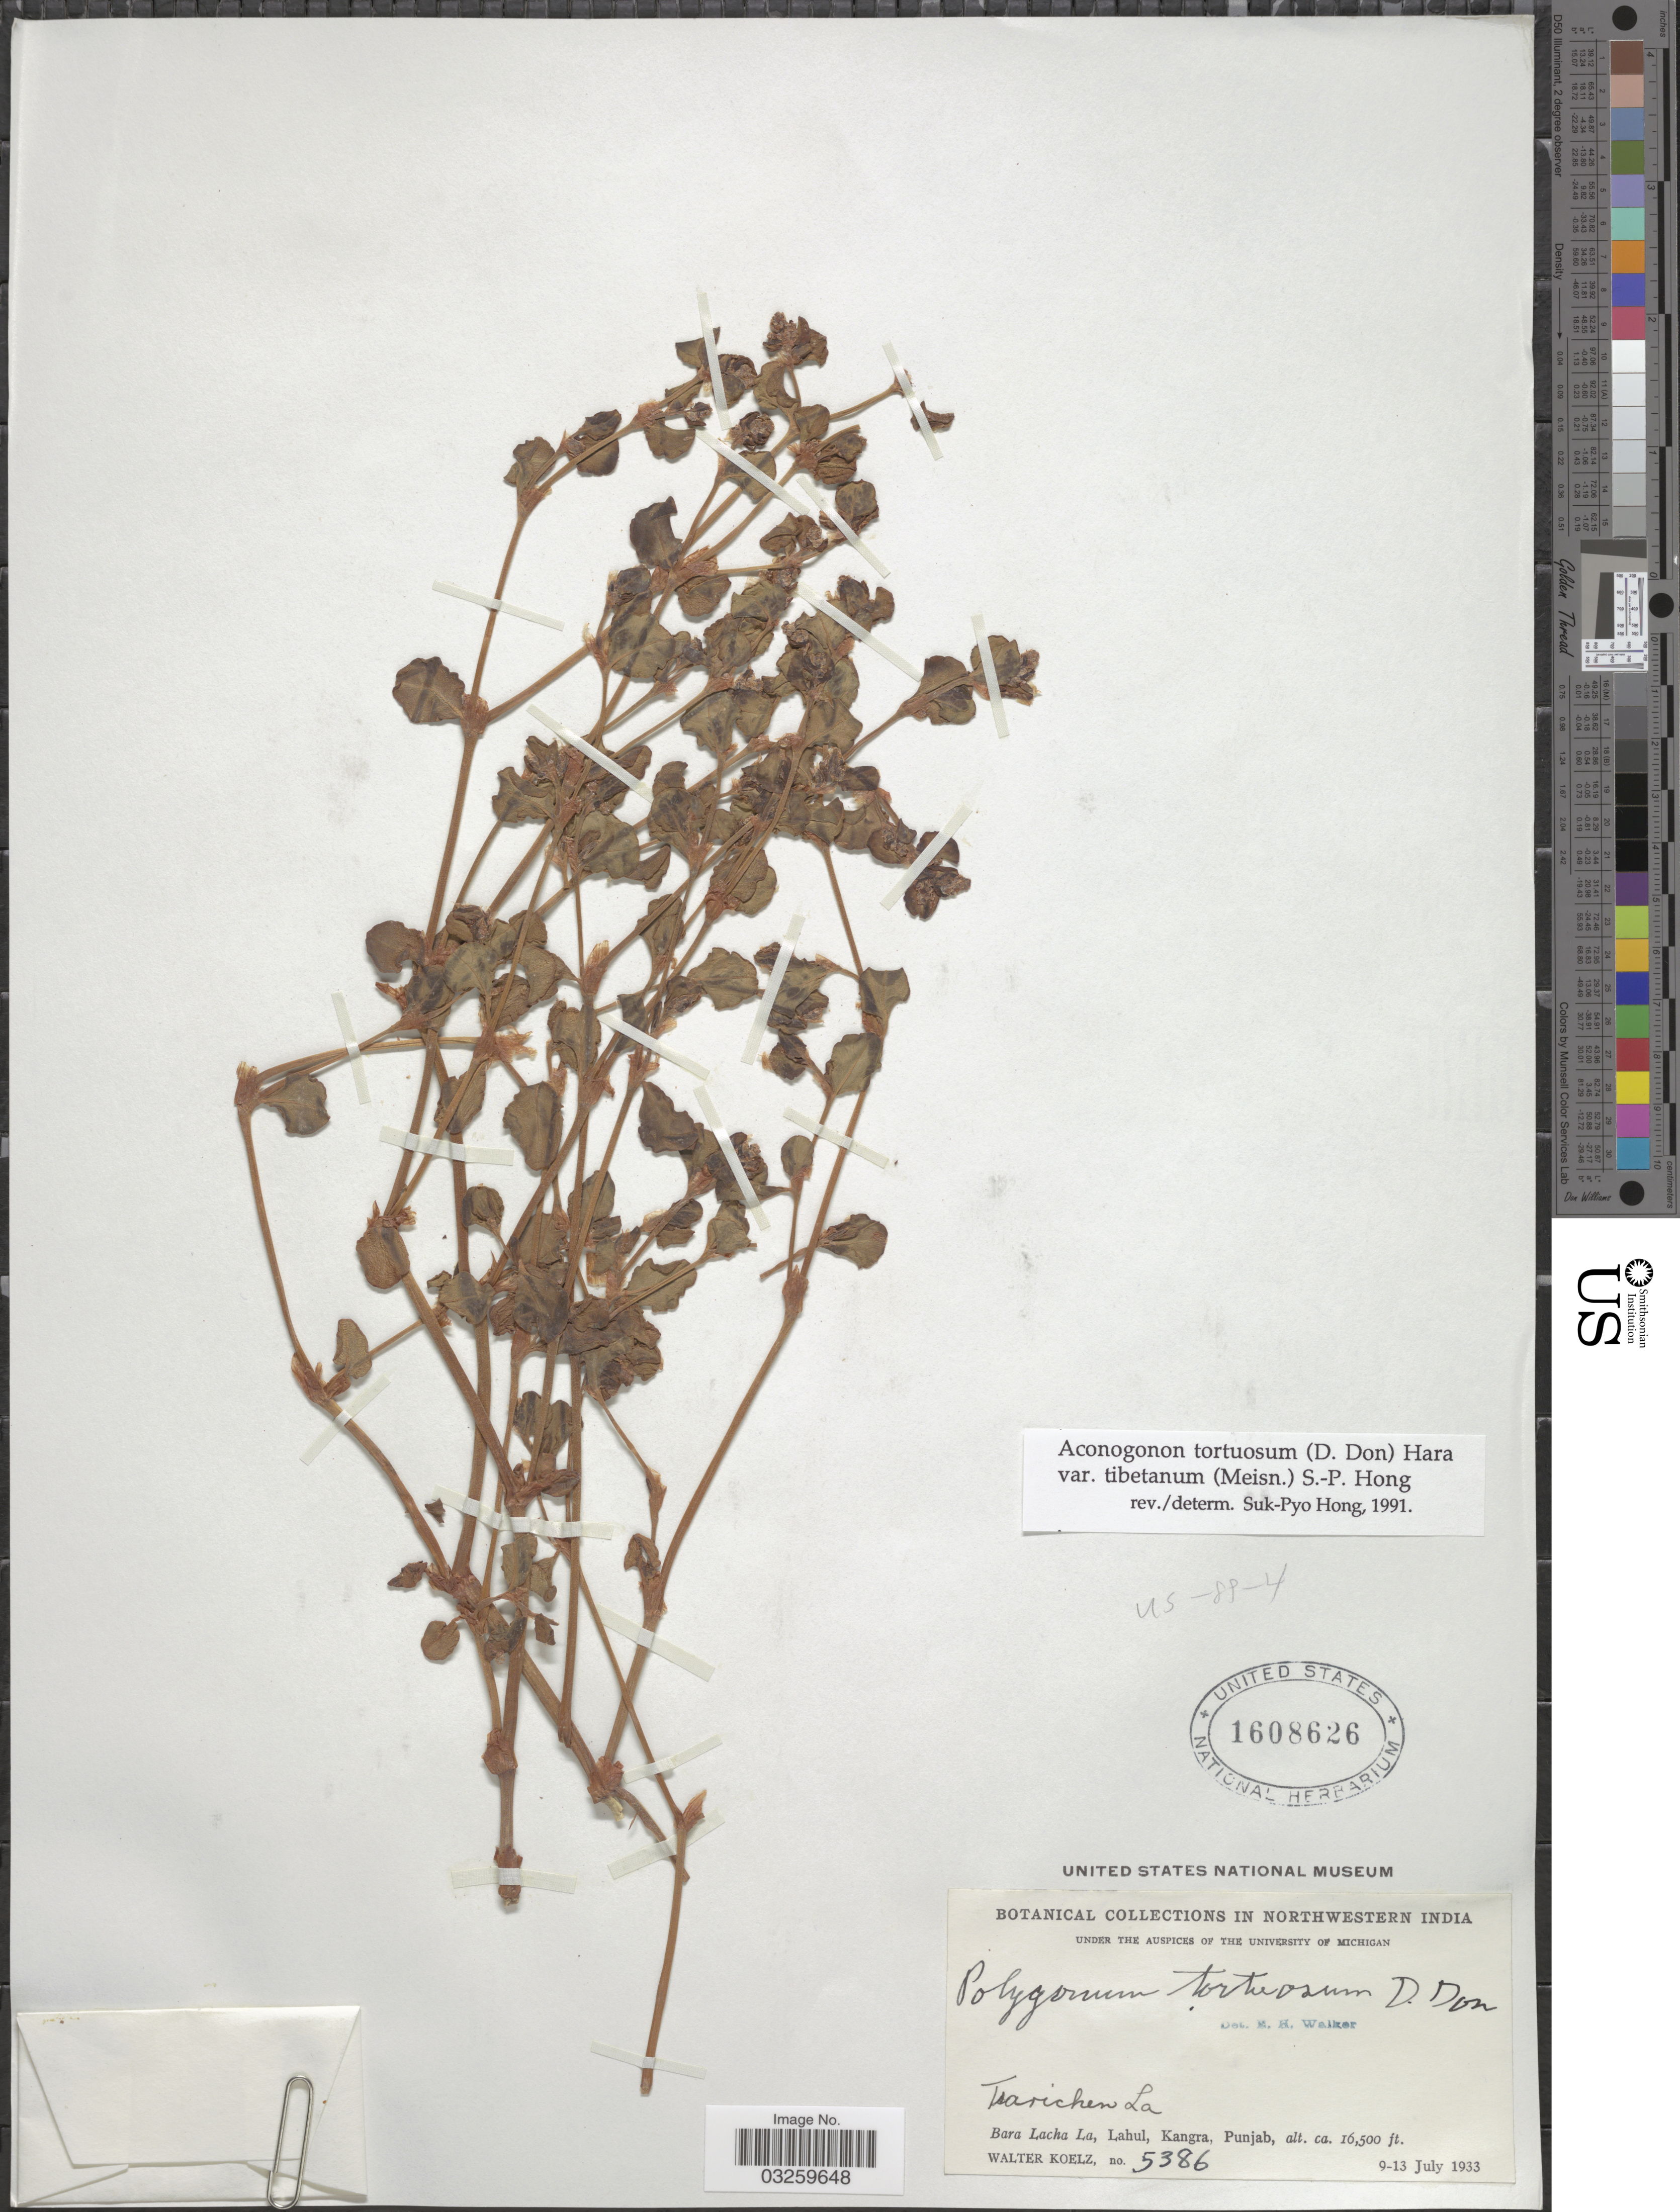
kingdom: Plantae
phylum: Tracheophyta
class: Magnoliopsida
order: Caryophyllales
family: Polygonaceae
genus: Koenigia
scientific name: Koenigia tortuosa var. tortuosa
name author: (D. Don) T.M. Schust. & Reveal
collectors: W. N. Koelz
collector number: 5386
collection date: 1933-07-09/1933-07-13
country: India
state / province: Punjab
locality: Northwestern India. Tsarichen La. Bara Lacha La, Lahul, Kangra, Punjab.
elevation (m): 5029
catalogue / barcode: US 1608626